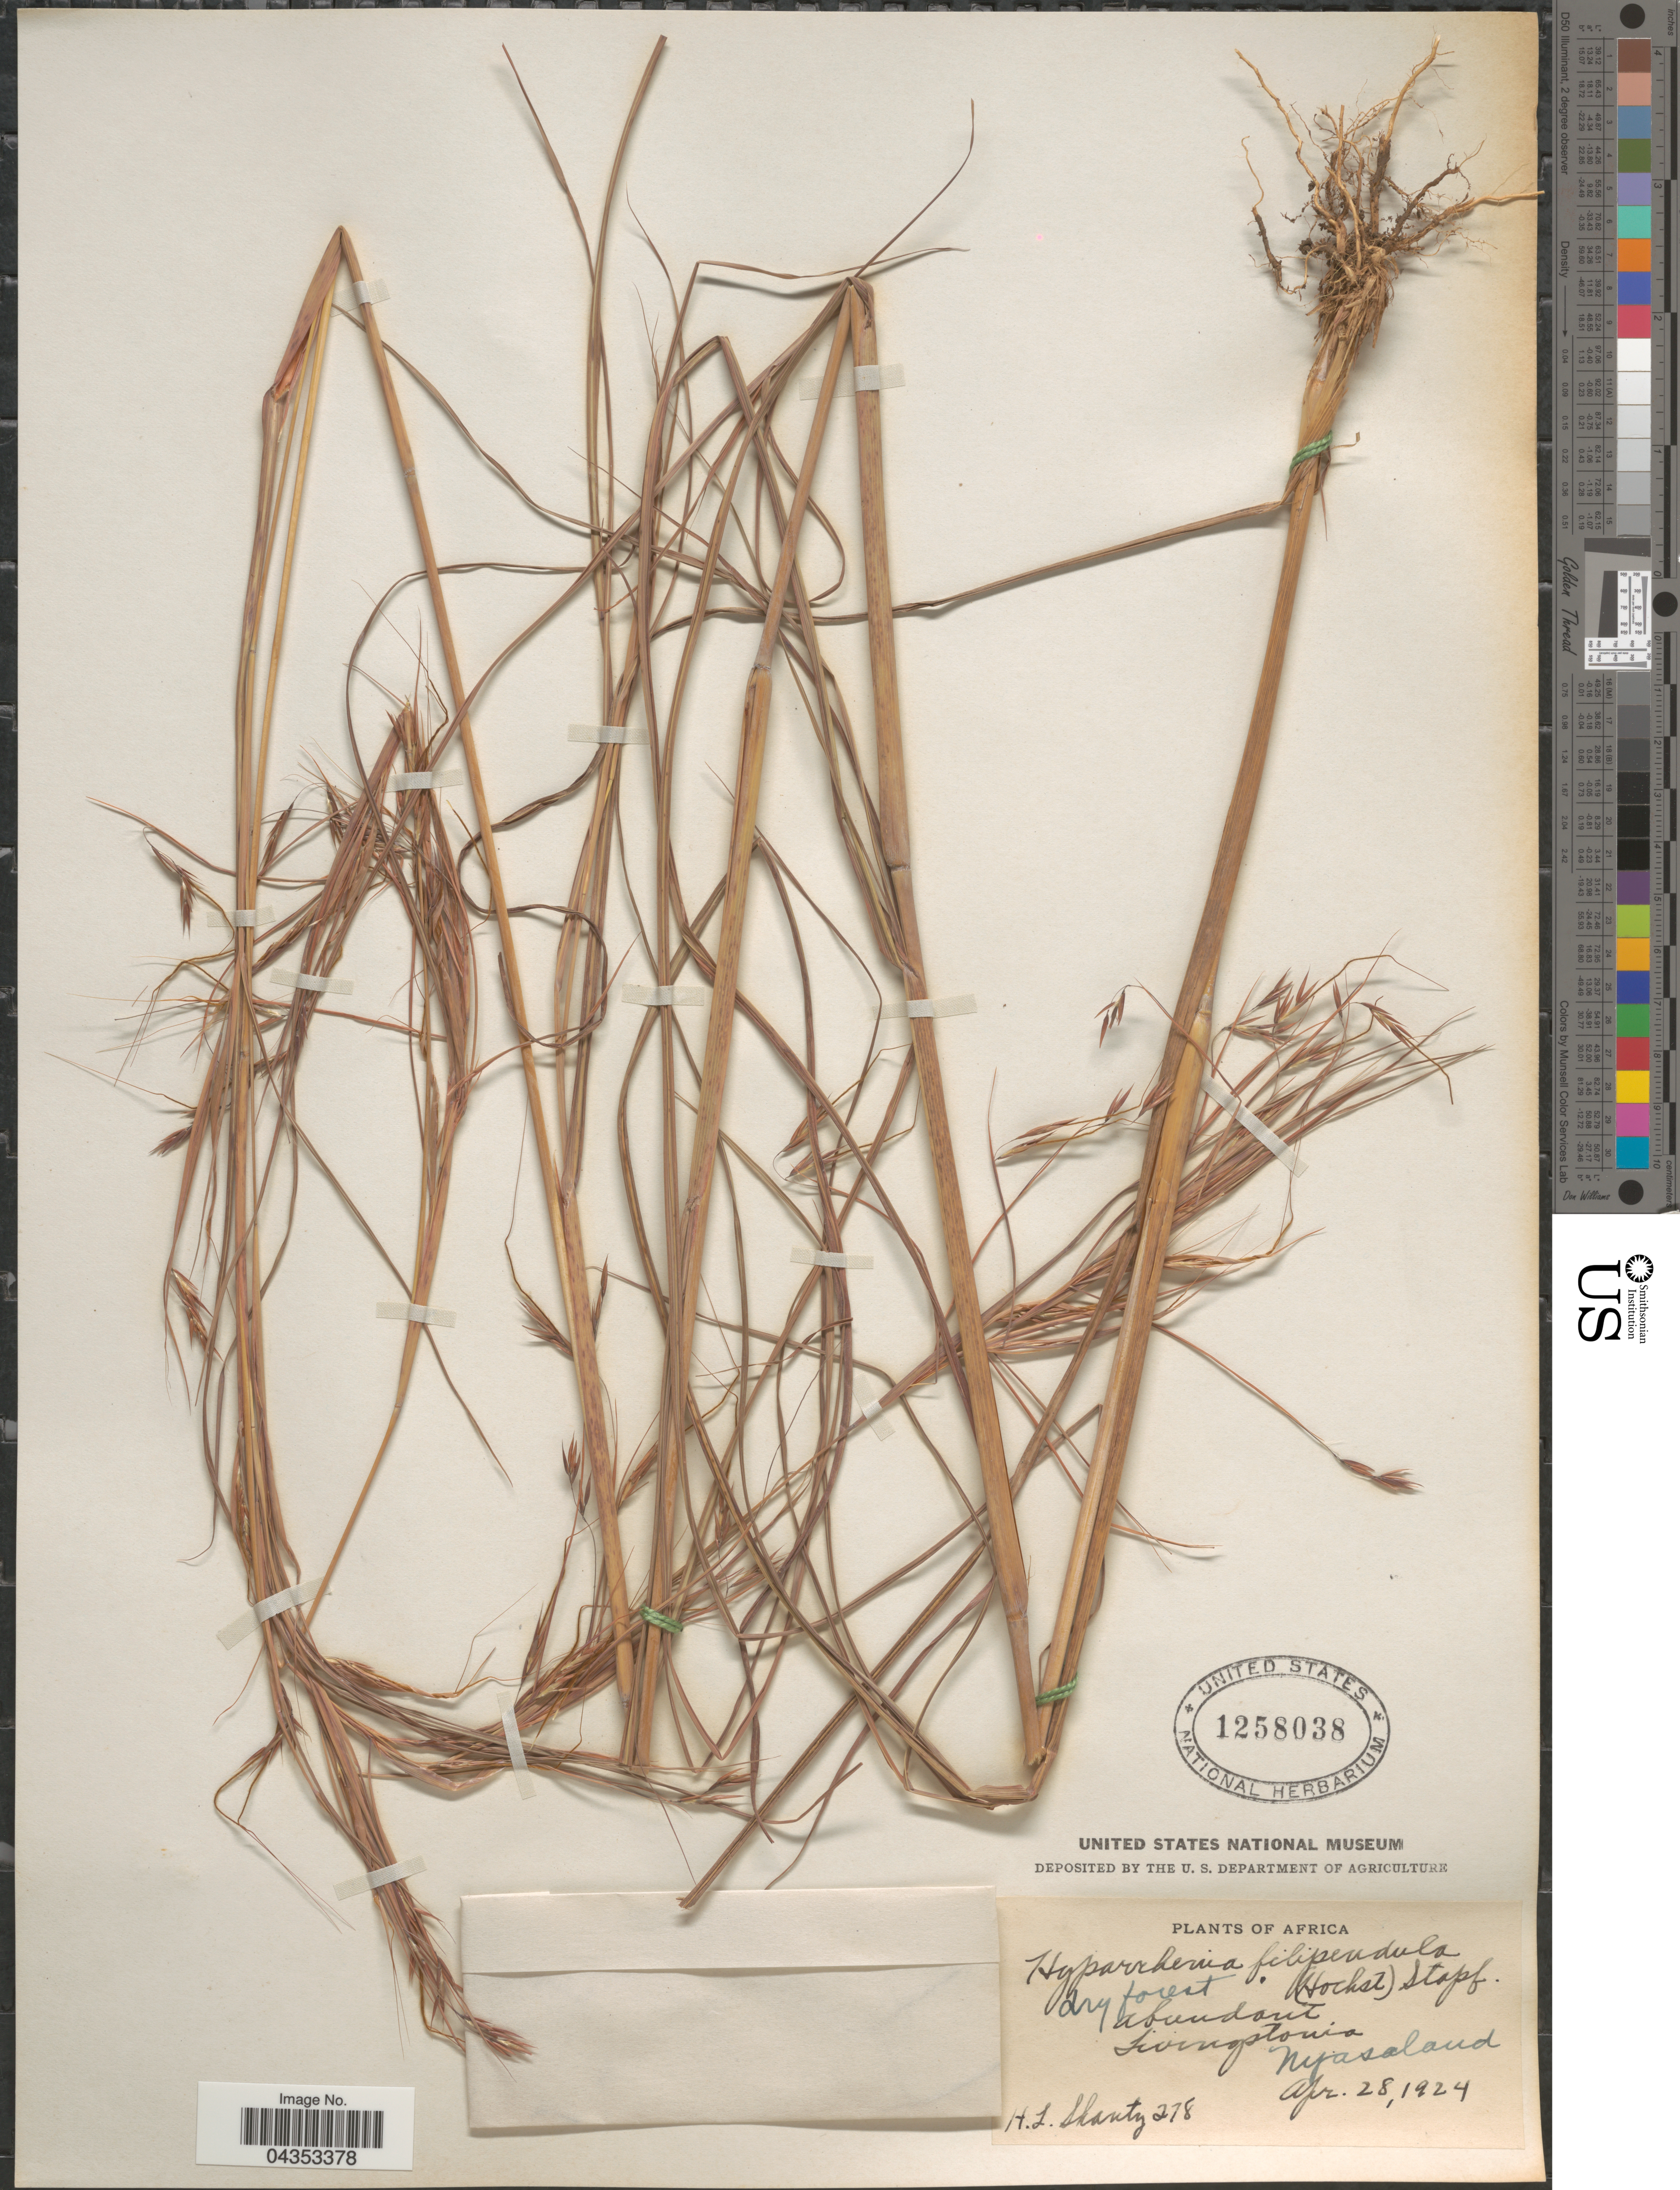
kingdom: Plantae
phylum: Tracheophyta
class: Liliopsida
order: Poales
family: Poaceae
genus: Hyparrhenia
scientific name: Hyparrhenia filipendula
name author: (Hochr.) Stapf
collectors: H. Shantz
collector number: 278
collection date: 1924-04-28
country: Malawi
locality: Dry forest abundant Livingstonia. Nyasaland.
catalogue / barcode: US 1258038